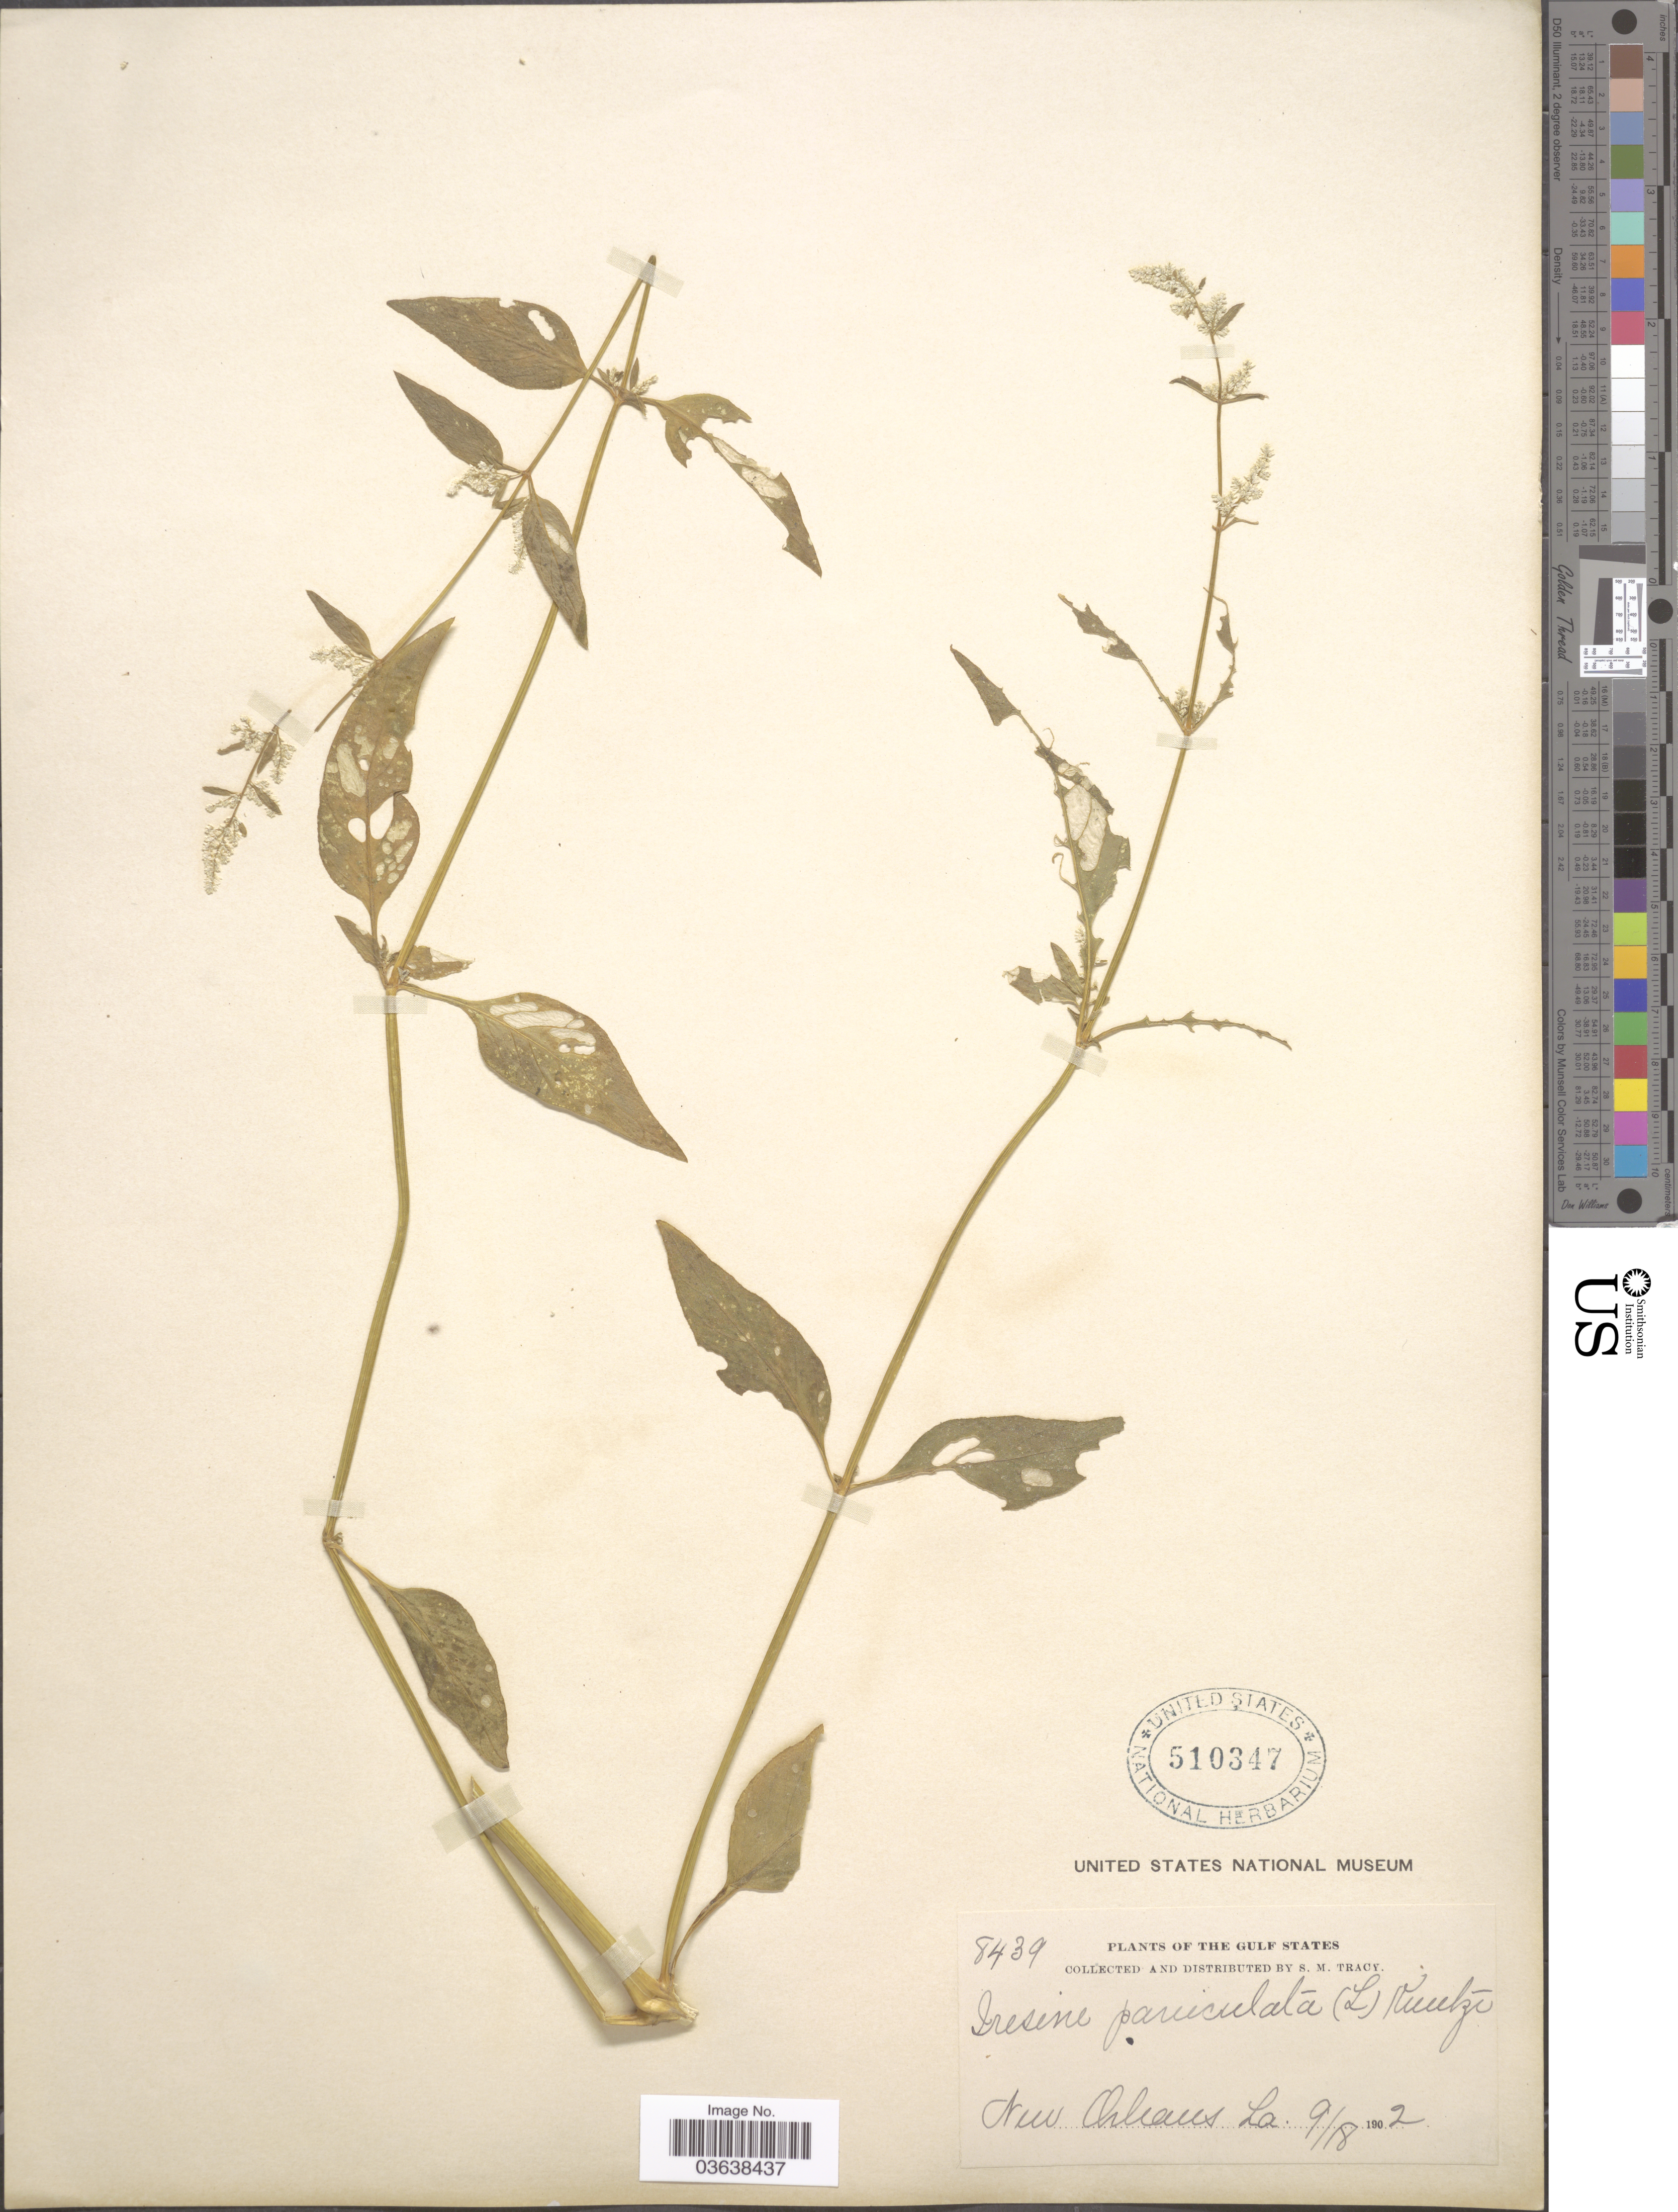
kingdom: Plantae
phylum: Tracheophyta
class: Magnoliopsida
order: Caryophyllales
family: Amaranthaceae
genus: Iresine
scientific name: Iresine celosia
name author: L.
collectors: S. M. Tracy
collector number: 8439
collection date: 1902-09-18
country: United States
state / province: Louisiana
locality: The Gulf States. New Orleans.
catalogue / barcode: US 510347